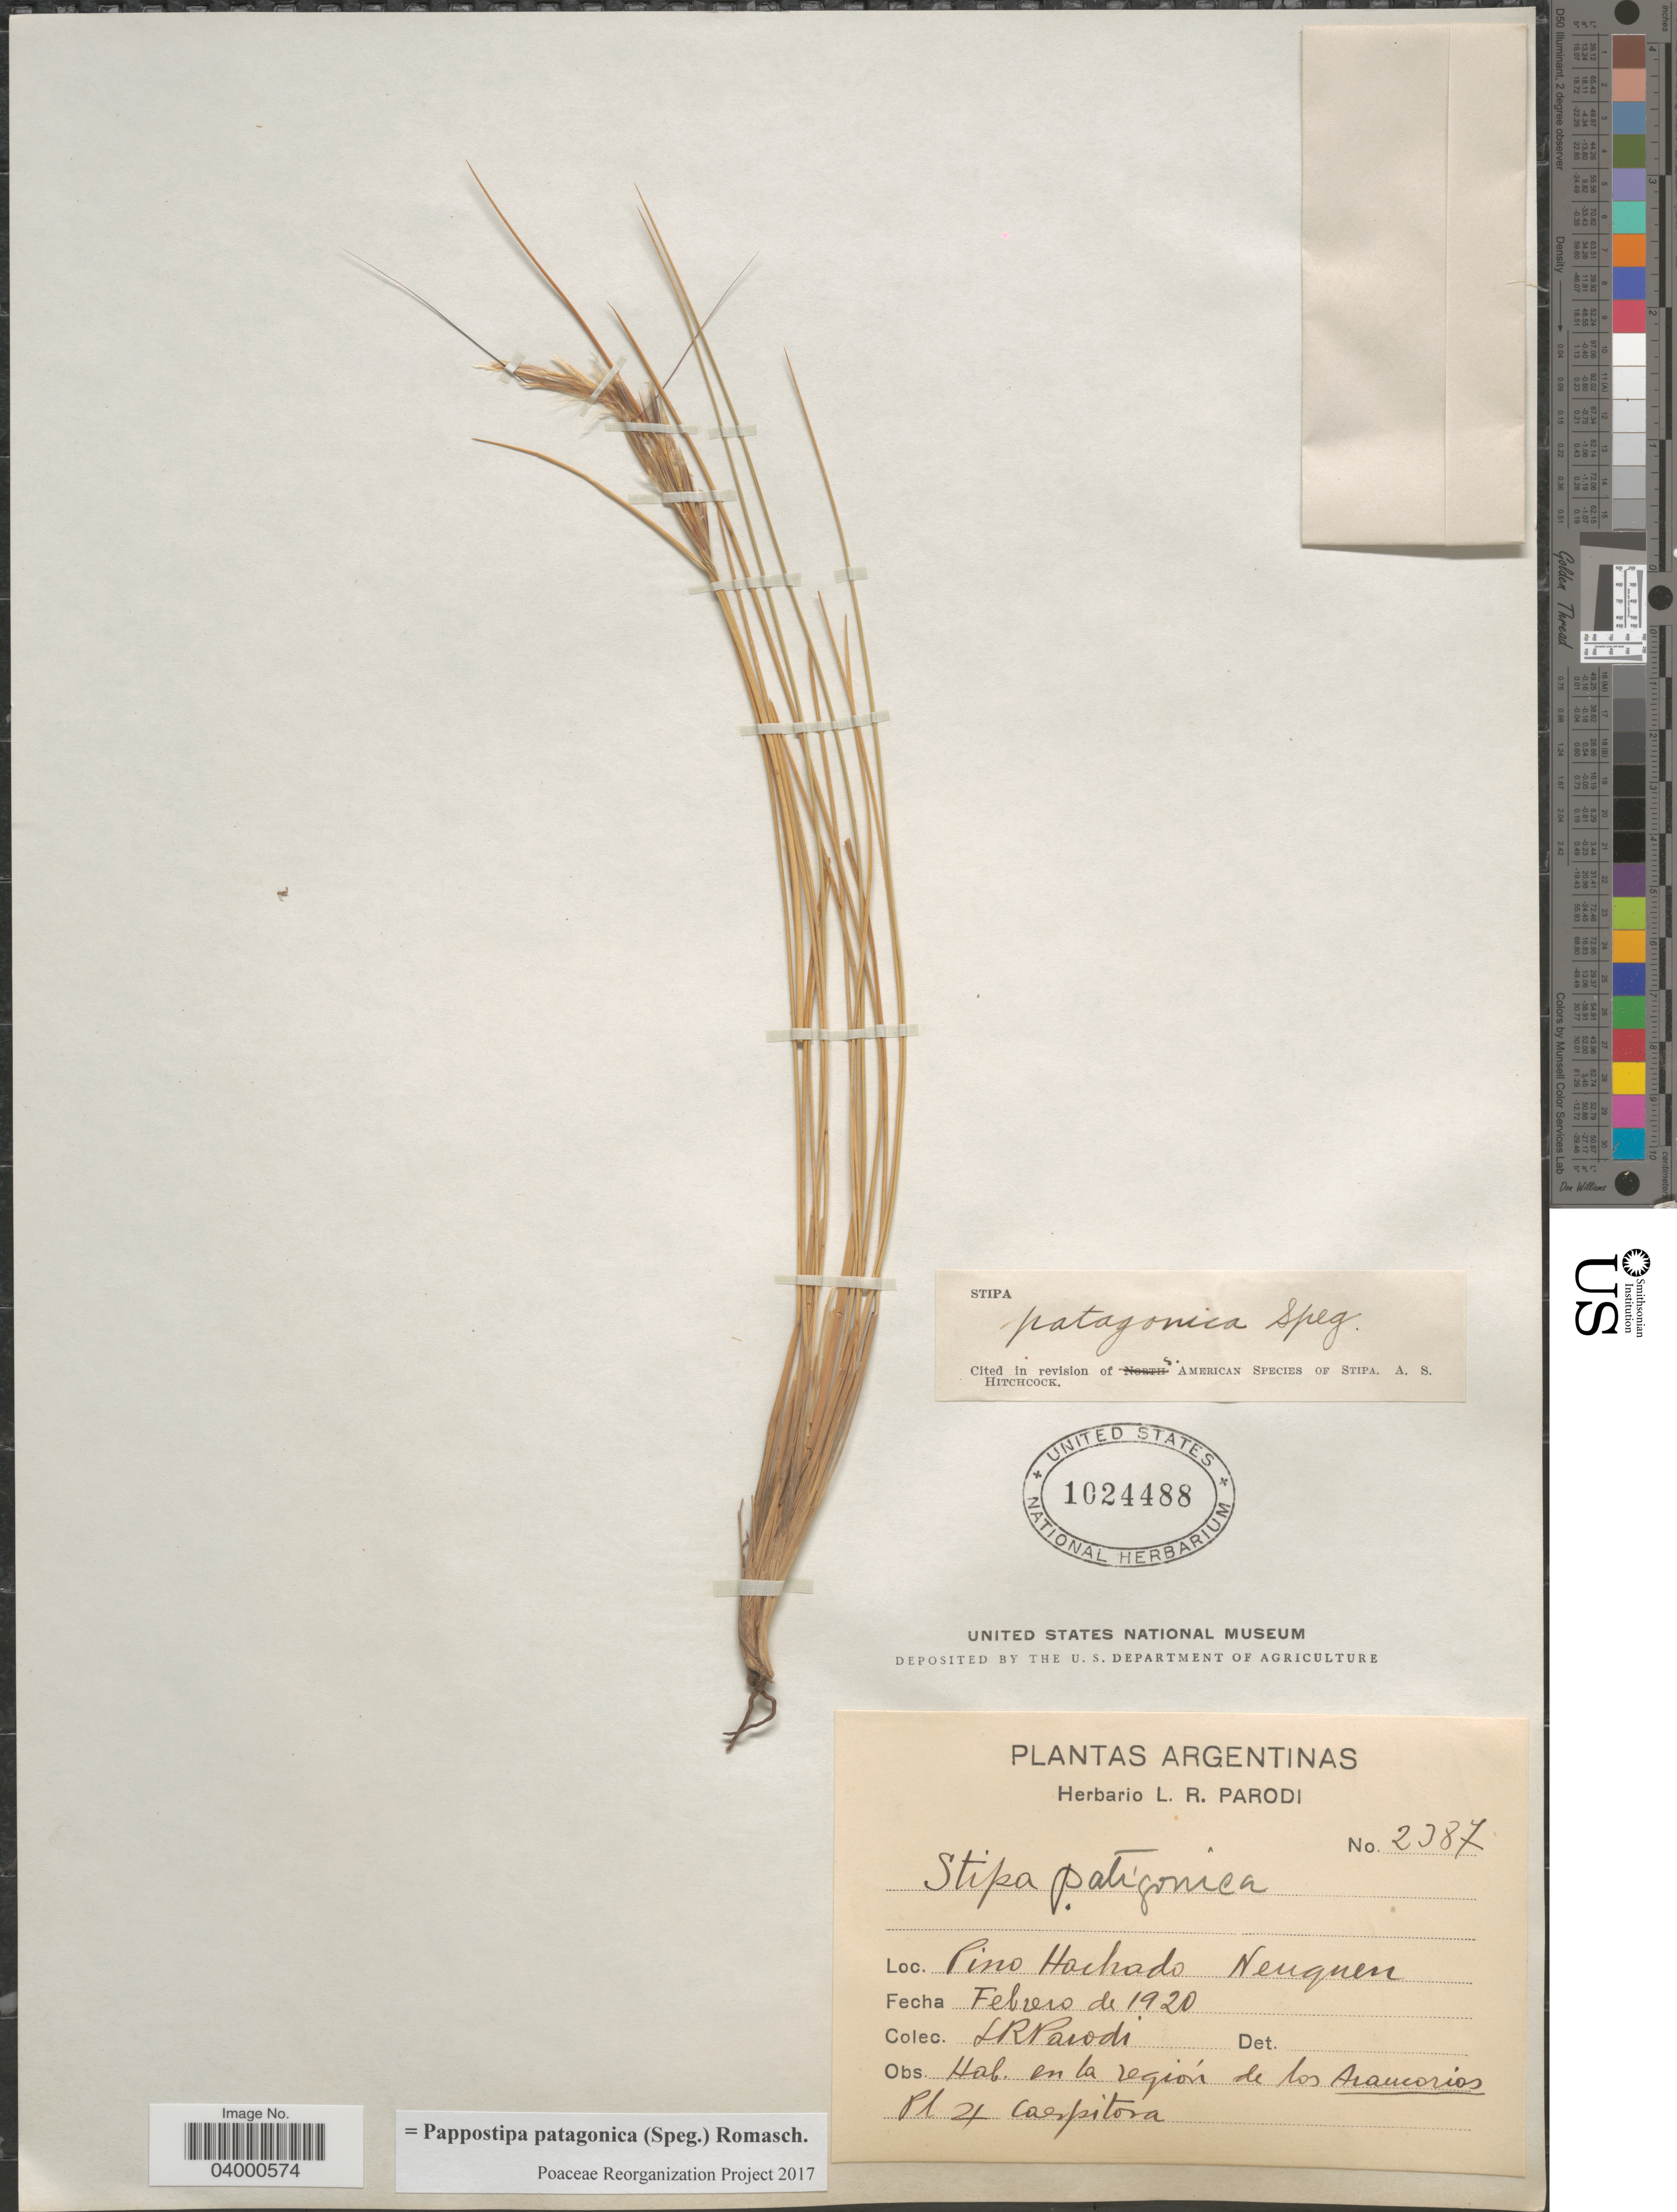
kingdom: Plantae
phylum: Tracheophyta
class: Liliopsida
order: Poales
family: Poaceae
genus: Pappostipa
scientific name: Pappostipa patagonica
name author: (Speg.) Romasch.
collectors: L. R. Parodi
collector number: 2387*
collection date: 1920-02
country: Argentina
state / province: Neuquen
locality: Pino Hachado Neuquen. En la región de los Araucorios.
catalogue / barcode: US 1024488